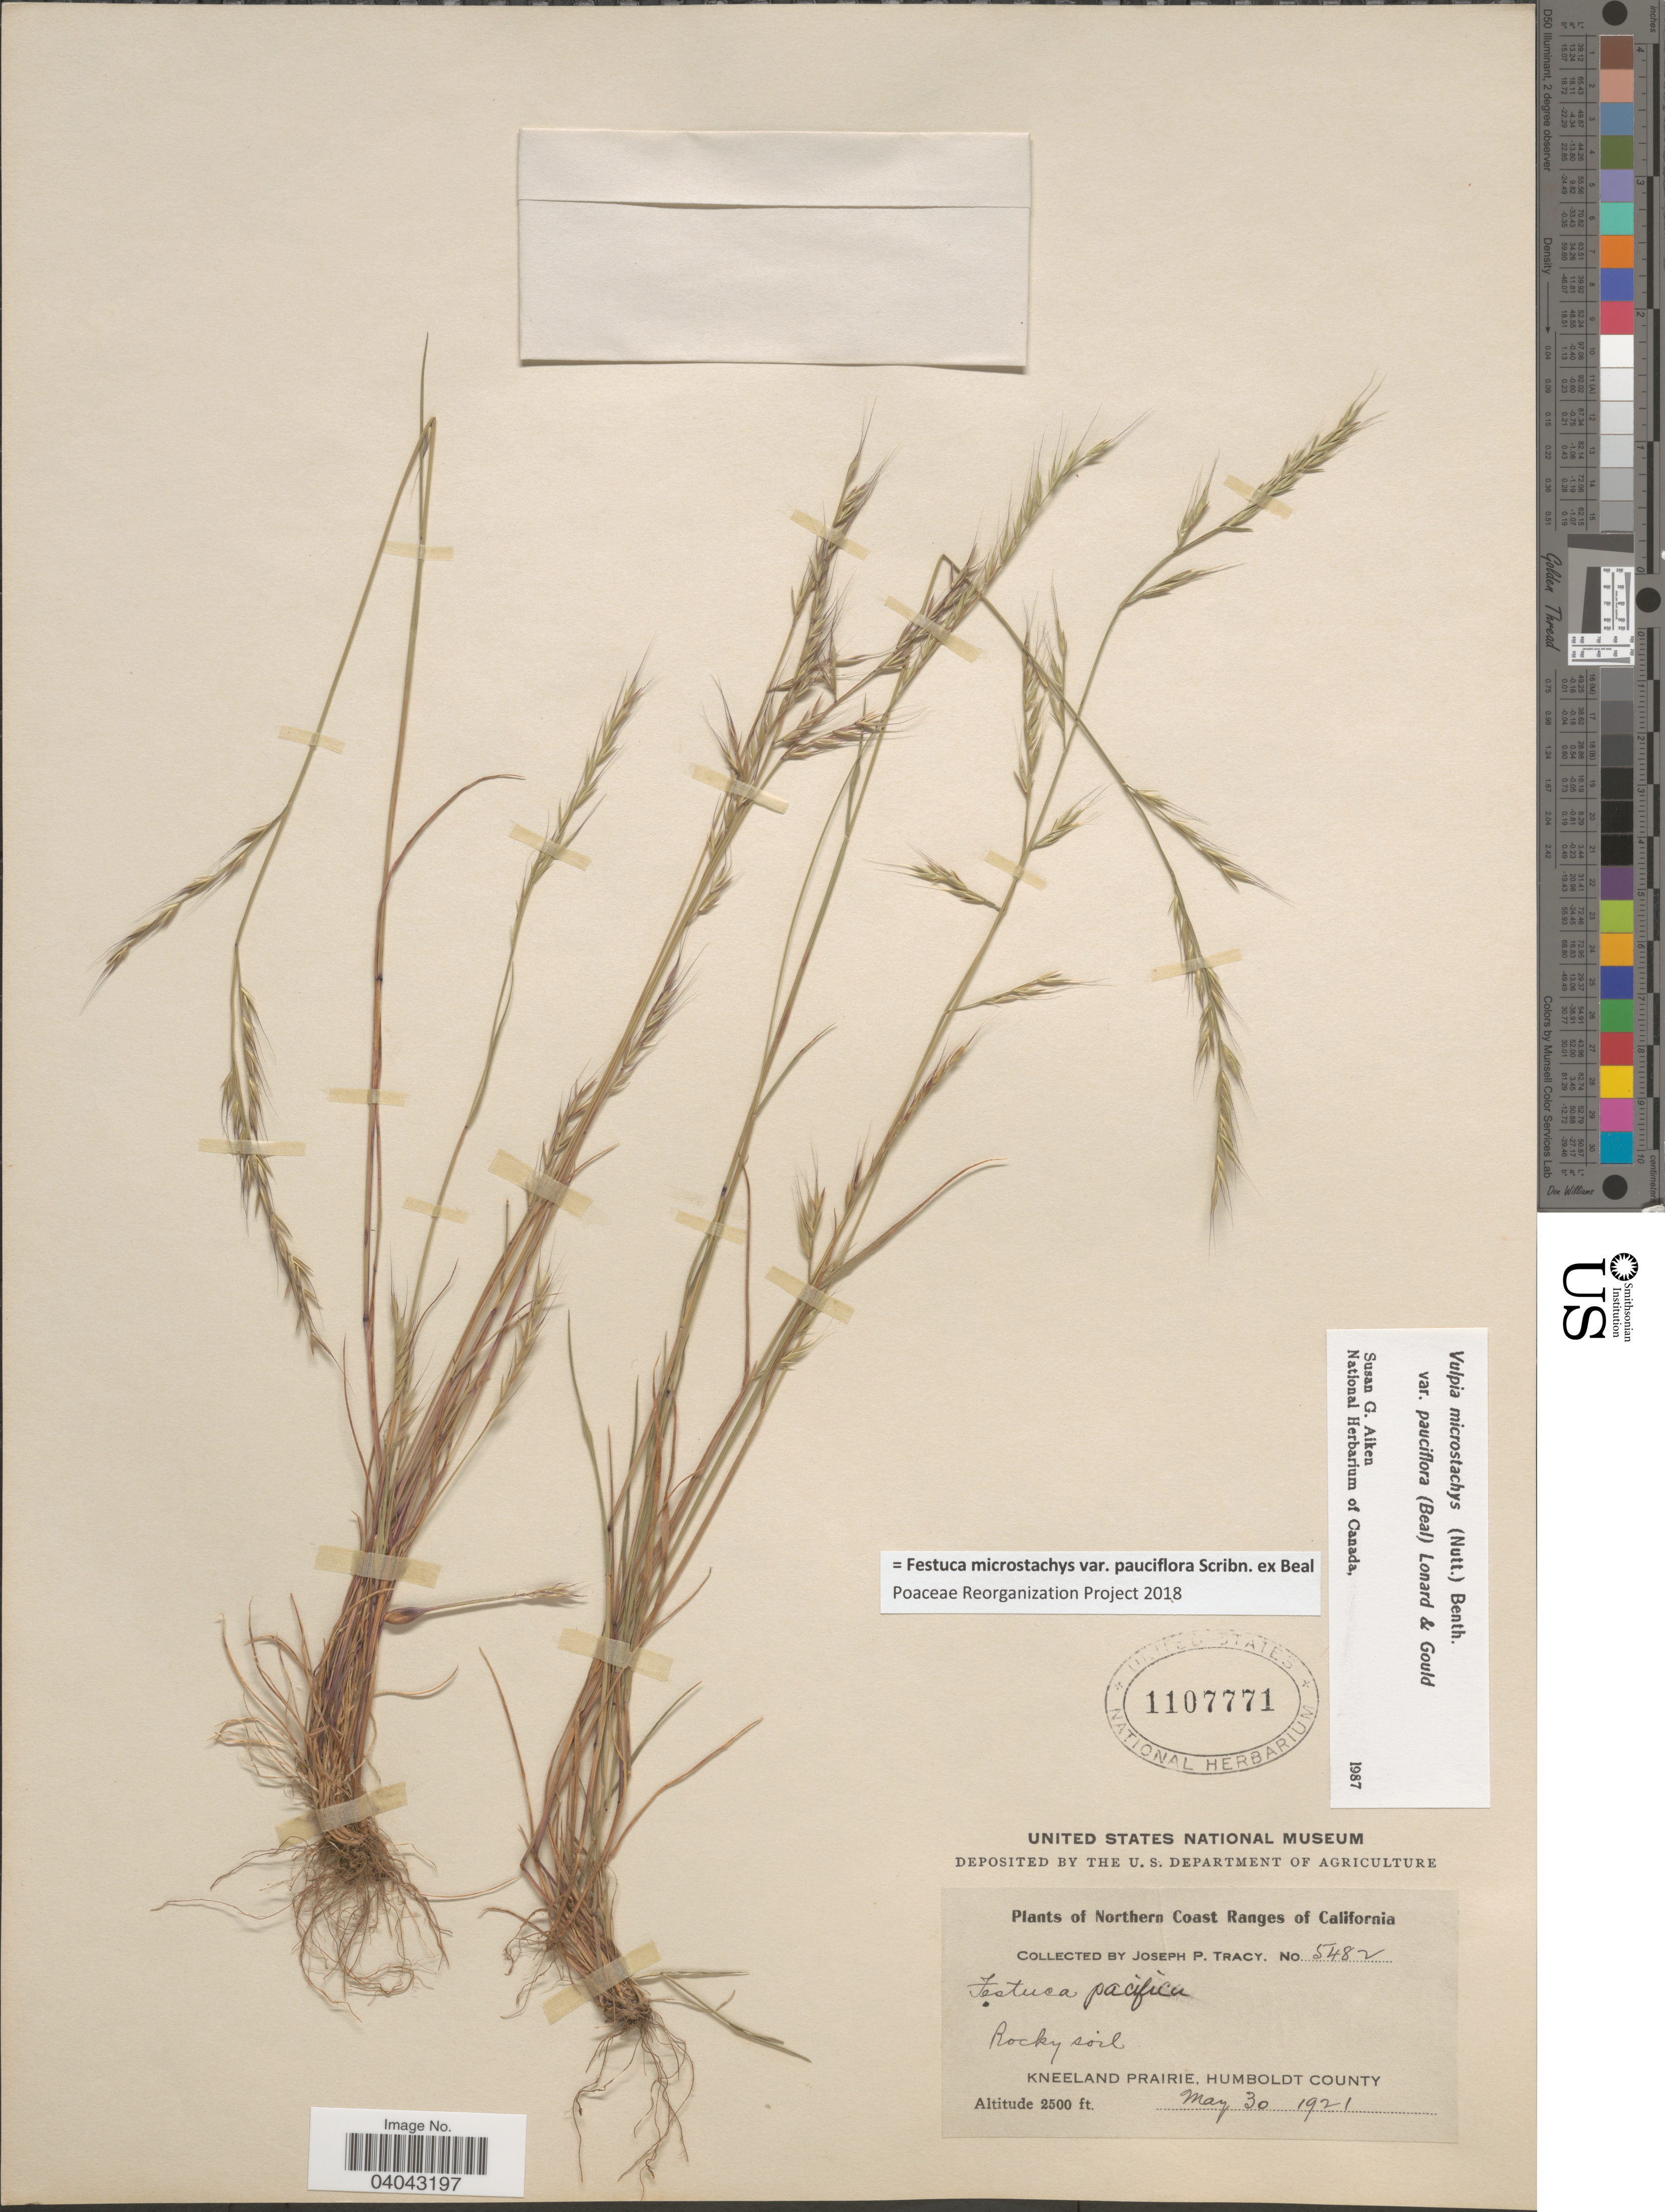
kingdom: Plantae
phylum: Tracheophyta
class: Liliopsida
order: Poales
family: Poaceae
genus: Festuca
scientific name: Festuca microstachys var. pauciflora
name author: Scribn. ex W.J. Beal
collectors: J. Tracy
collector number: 5482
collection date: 1921-05-30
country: United States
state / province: California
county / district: Humboldt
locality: Northern Coast Ranges of California. Kneeland Prairie, Humboldt County.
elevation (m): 762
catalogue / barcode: US 1107771